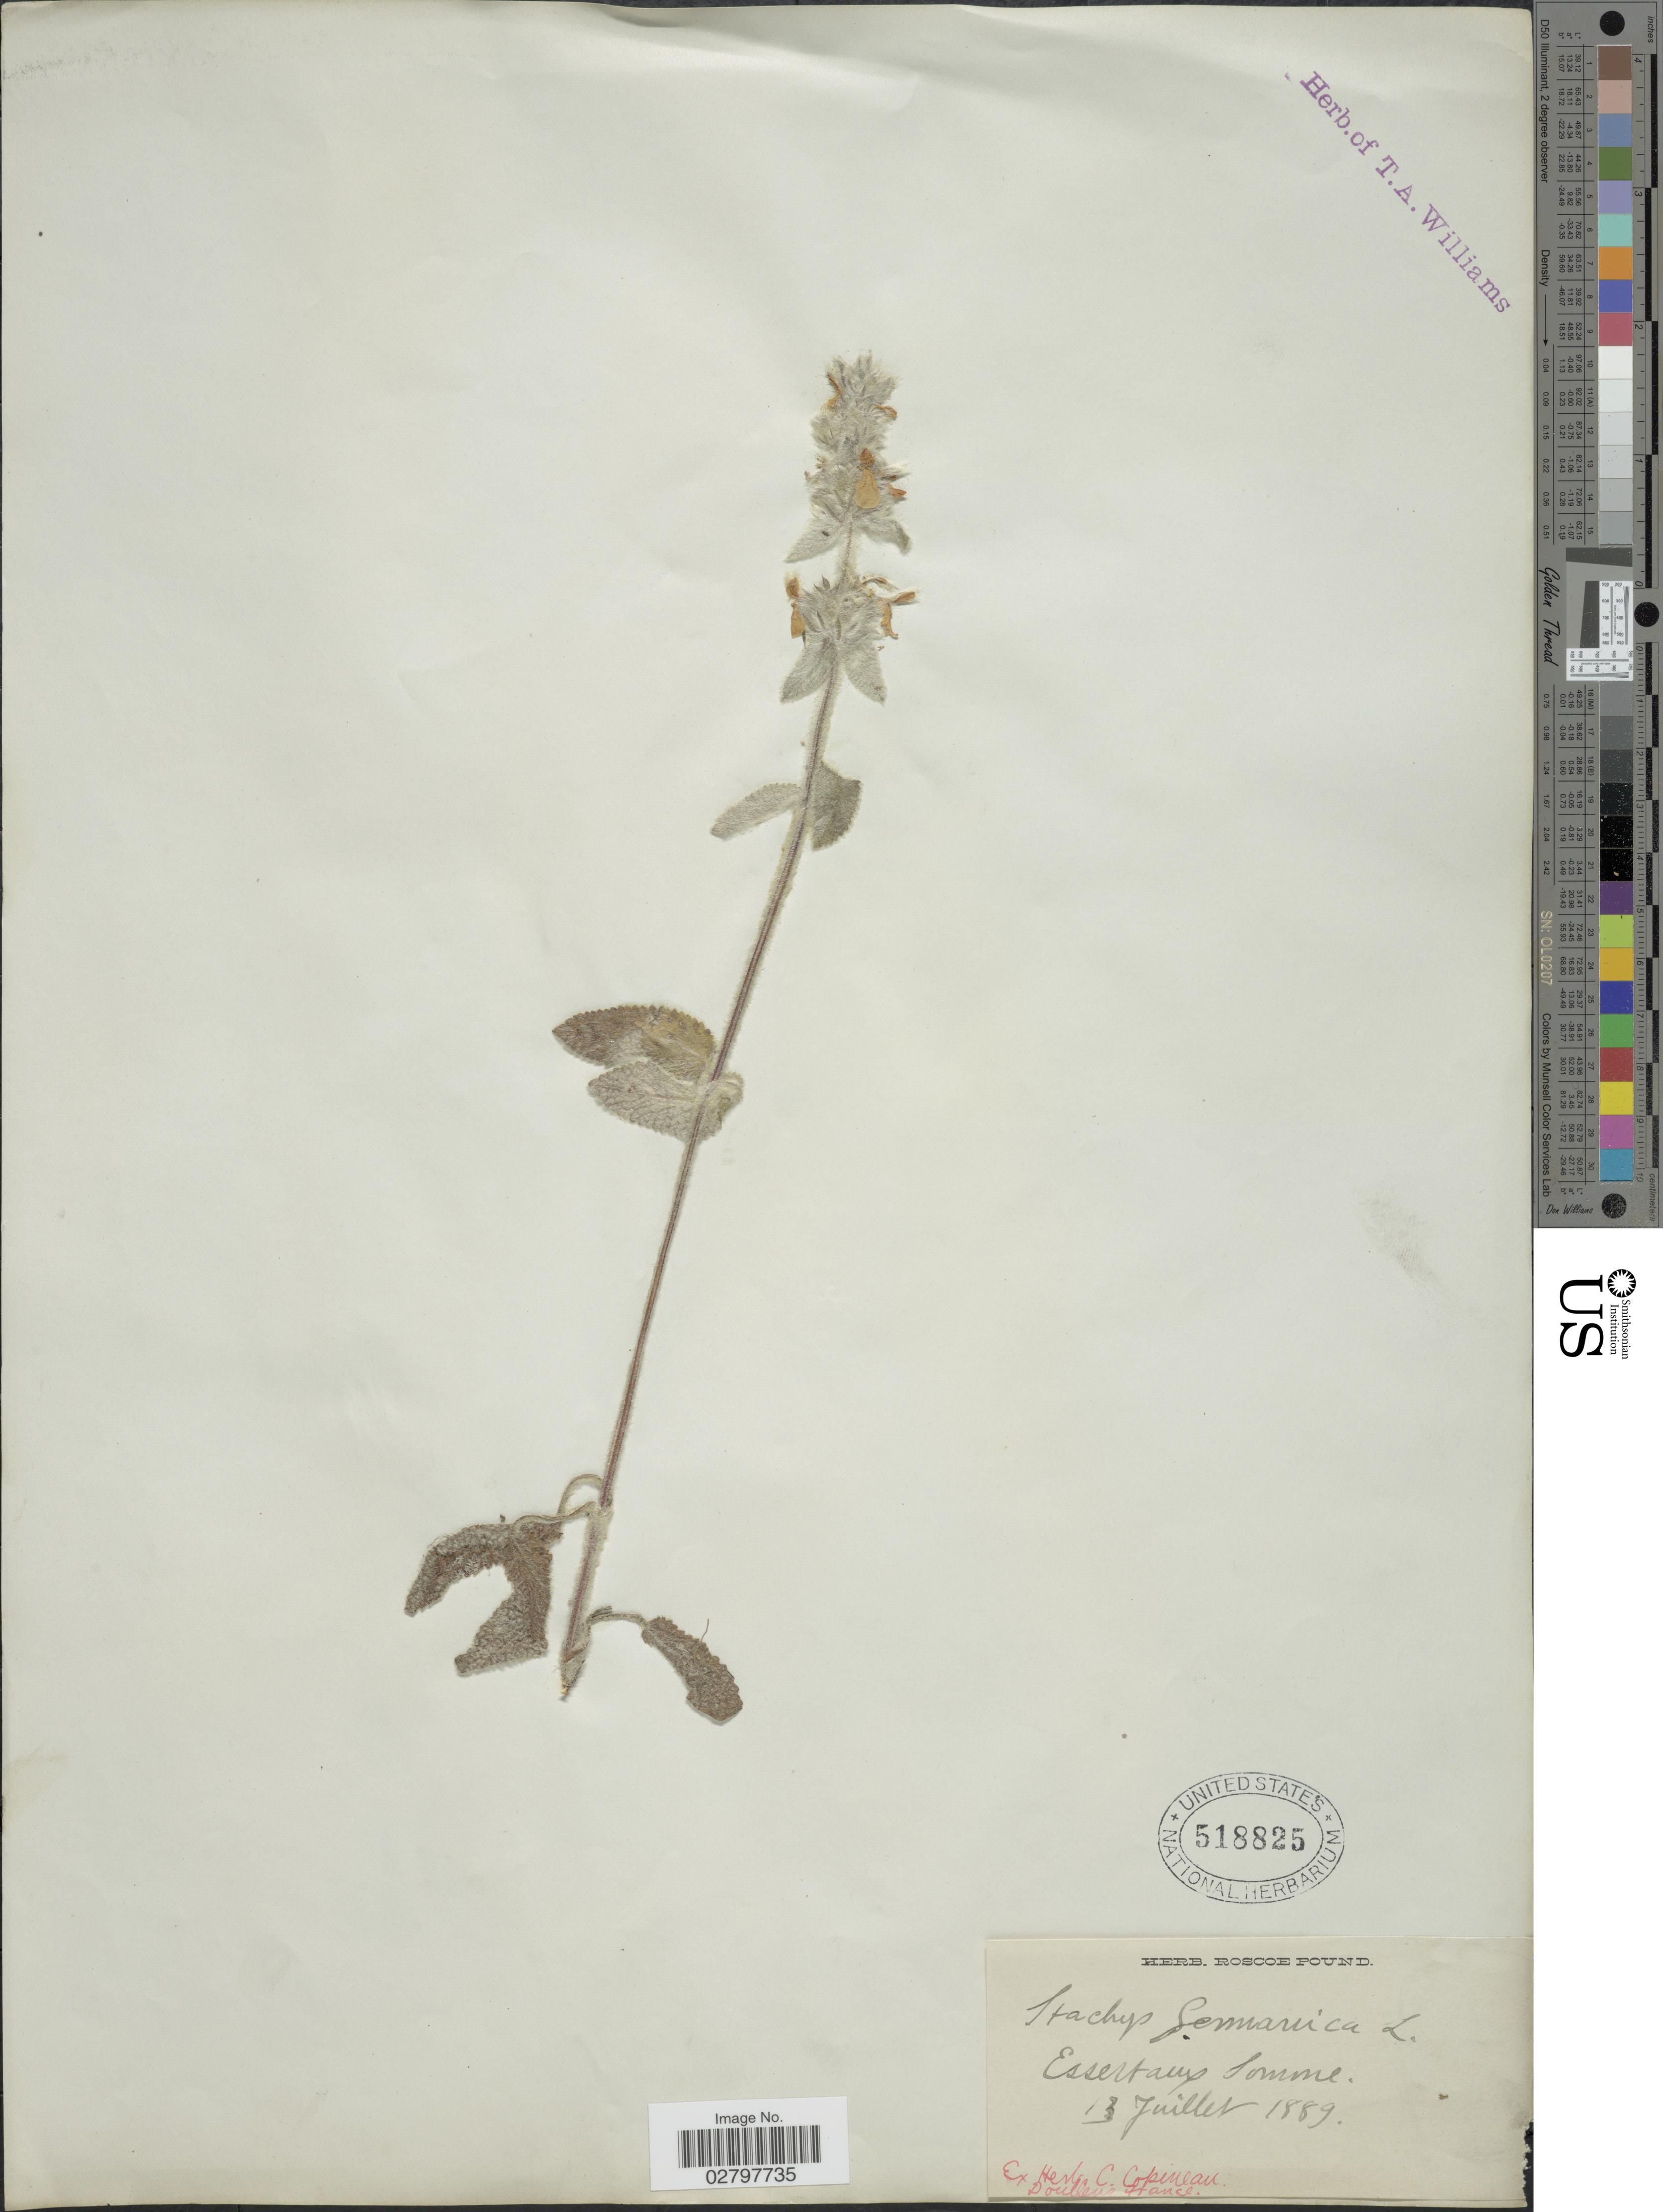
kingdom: Plantae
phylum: Tracheophyta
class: Magnoliopsida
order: Lamiales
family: Lamiaceae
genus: Stachys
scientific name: Stachys germanica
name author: L.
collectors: ex herb. C. Copineau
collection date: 1889-07-13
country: France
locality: Essertaux Somme.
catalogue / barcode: US 518825